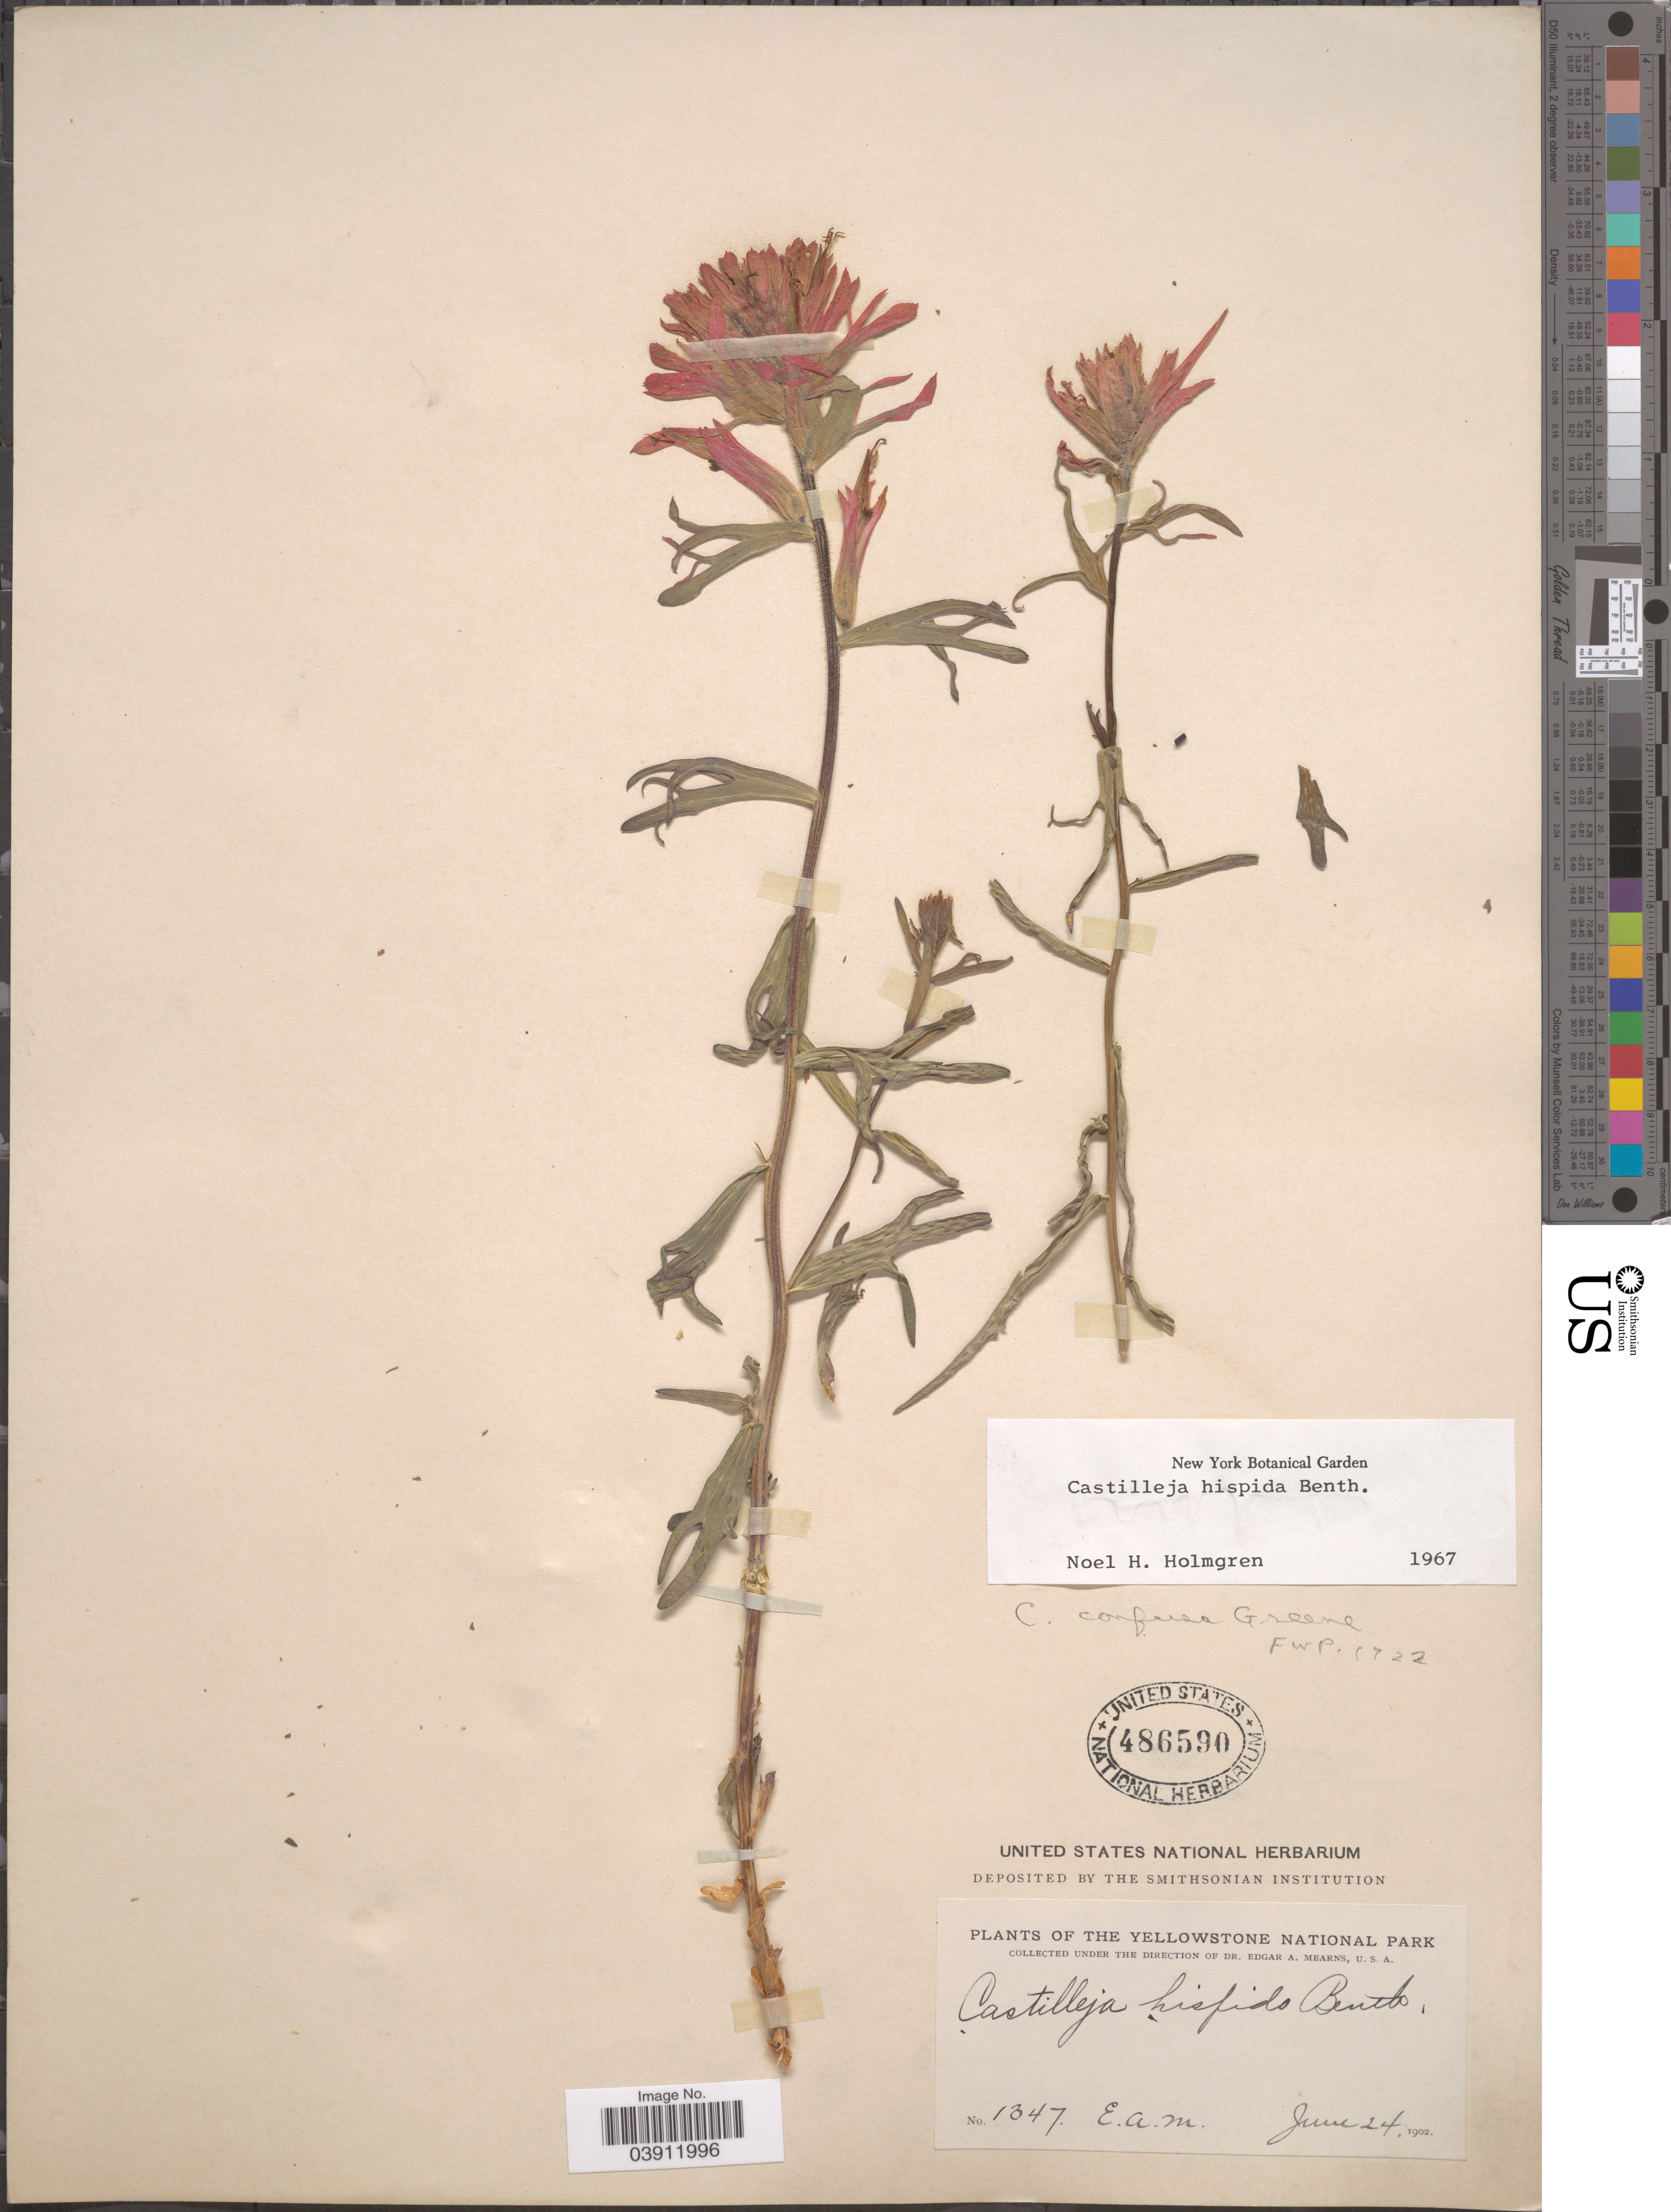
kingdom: Plantae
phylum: Tracheophyta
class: Magnoliopsida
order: Lamiales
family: Orobanchaceae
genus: Castilleja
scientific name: Castilleja hispida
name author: Benth. ex Hook.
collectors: E. A. Mearns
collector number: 1347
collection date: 1902-06-24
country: United States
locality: The Yellowstone National Park.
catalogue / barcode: US 486590